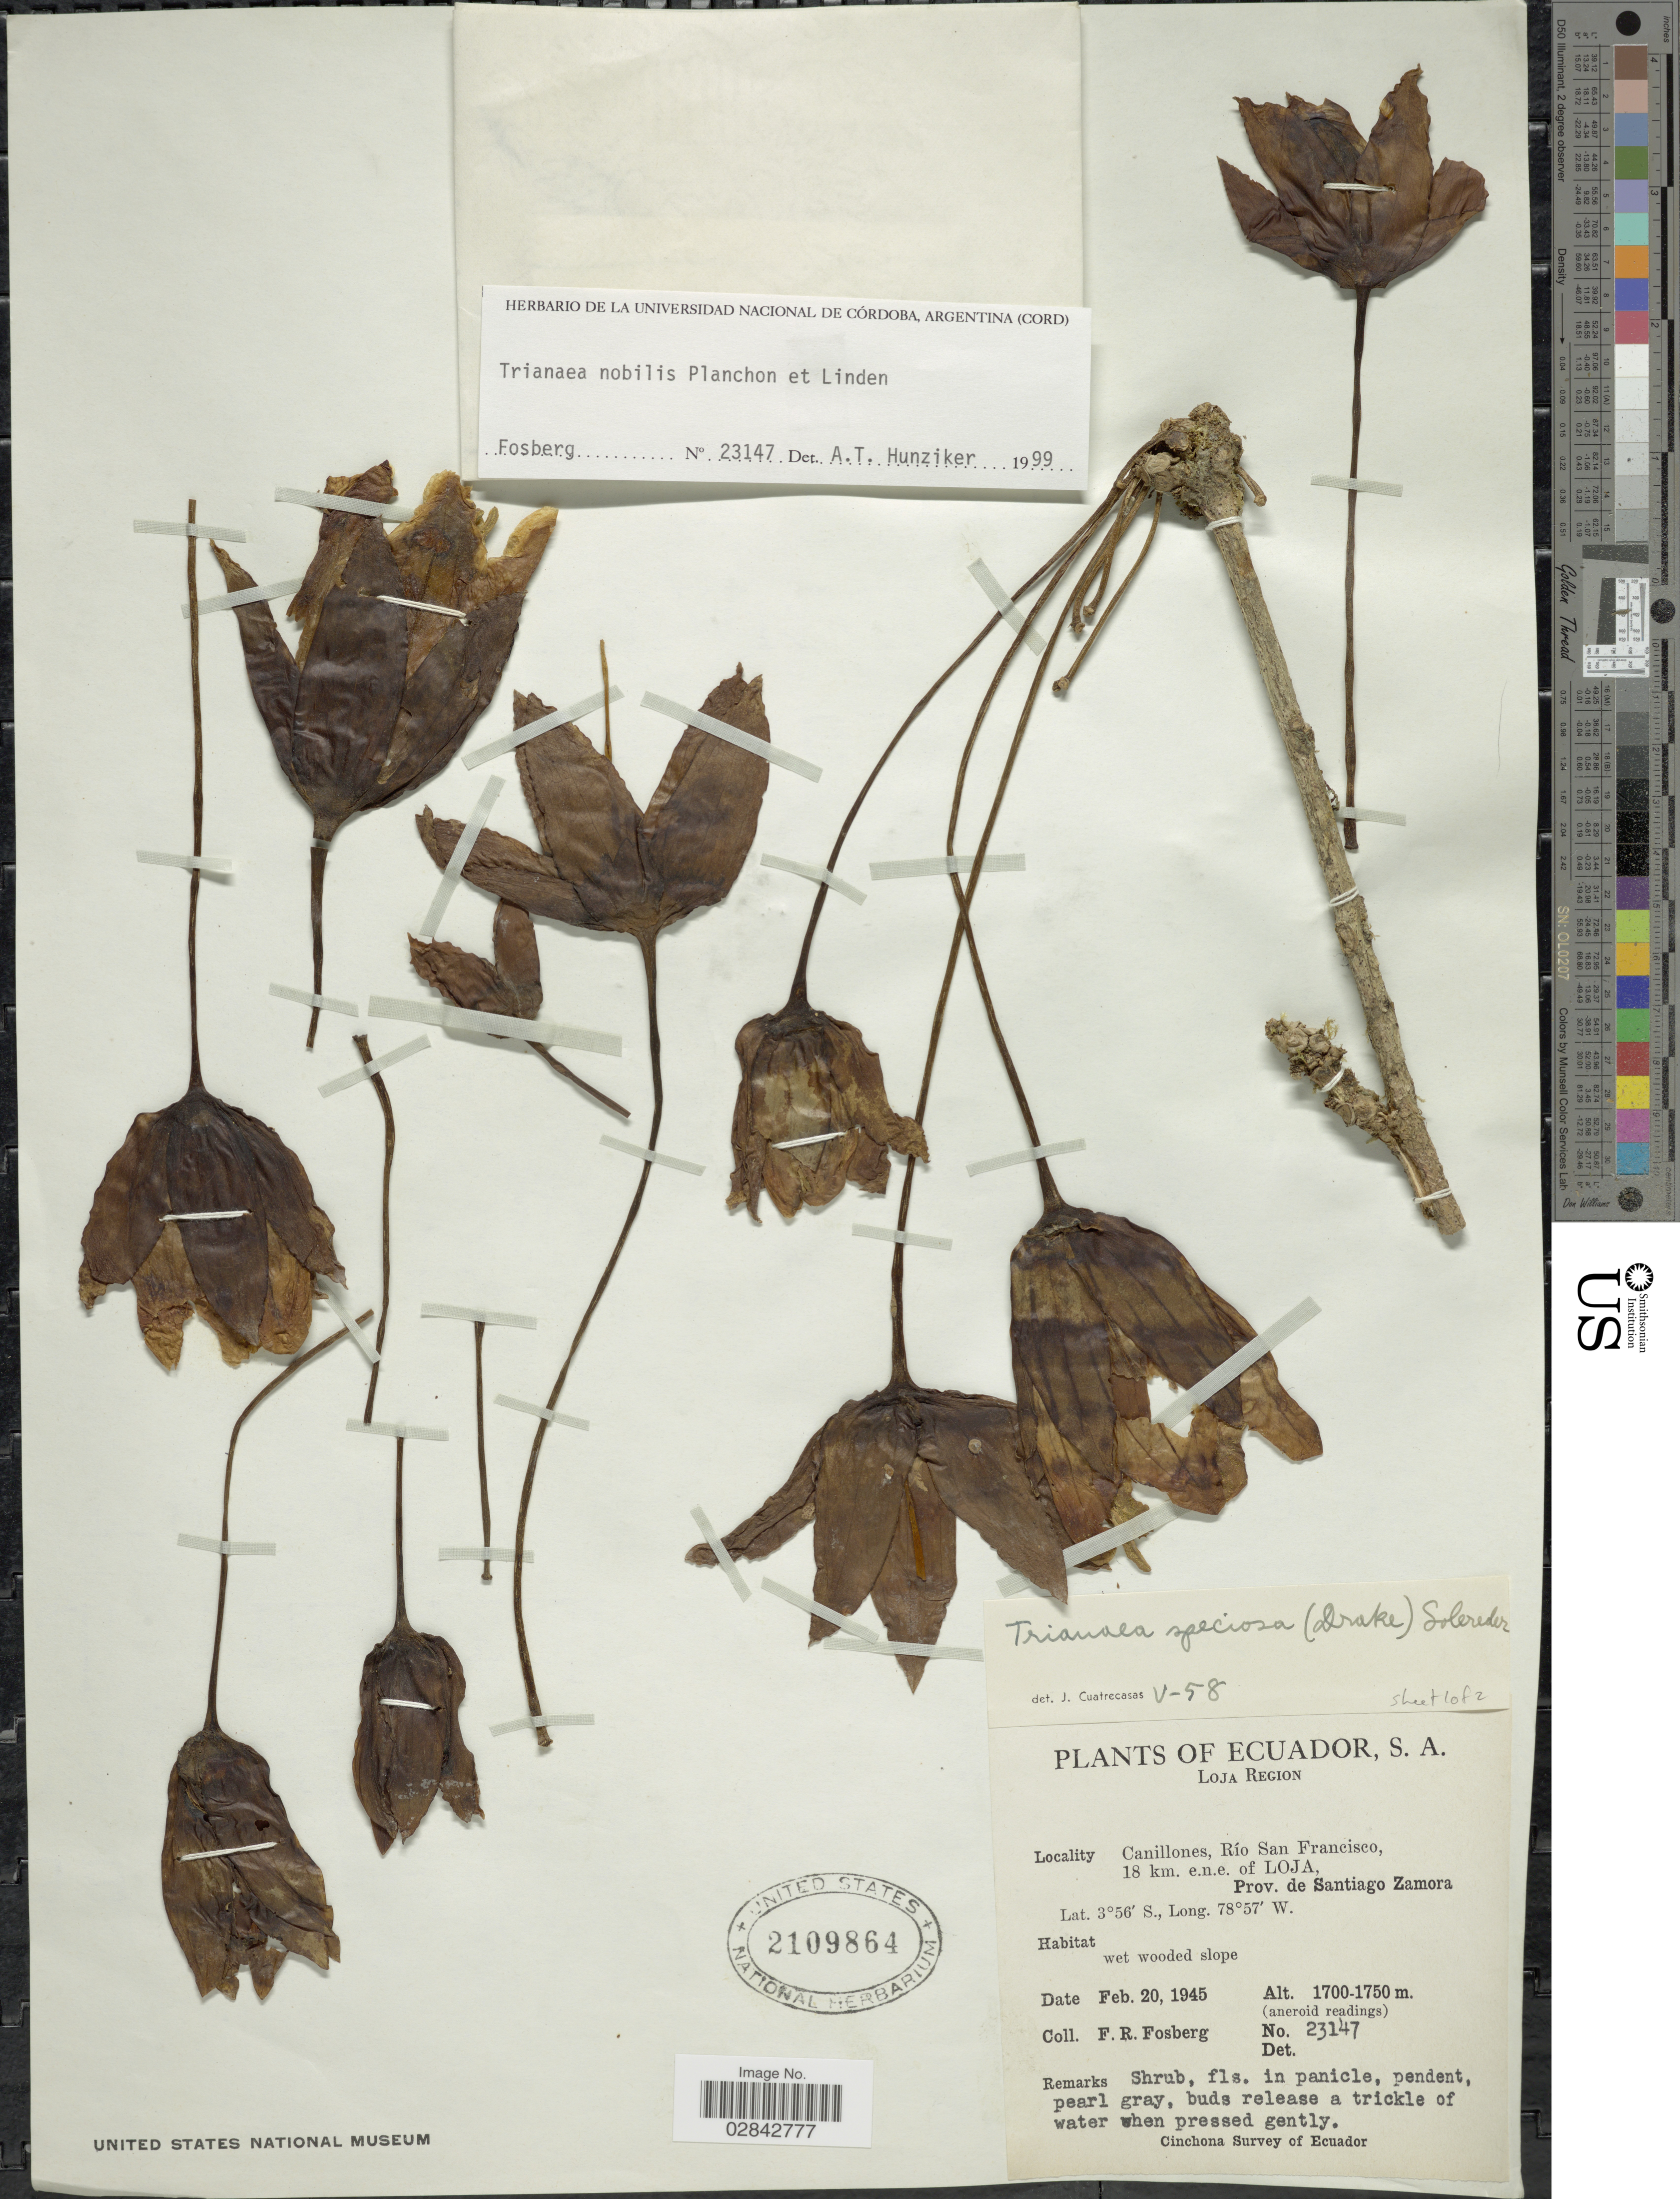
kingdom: Plantae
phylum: Tracheophyta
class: Magnoliopsida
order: Solanales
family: Solanaceae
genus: Trianaea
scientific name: Trianaea nobilis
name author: Planch. & B.L. Linden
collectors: F. R. Fosberg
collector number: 23147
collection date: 1945-02-20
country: Ecuador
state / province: Loja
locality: Loja Region, Canillones, Río San Francisco, 18 km. e.n.e. of Loja, Prov. de Santiago Zamora.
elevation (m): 1700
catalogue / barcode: US 2109864